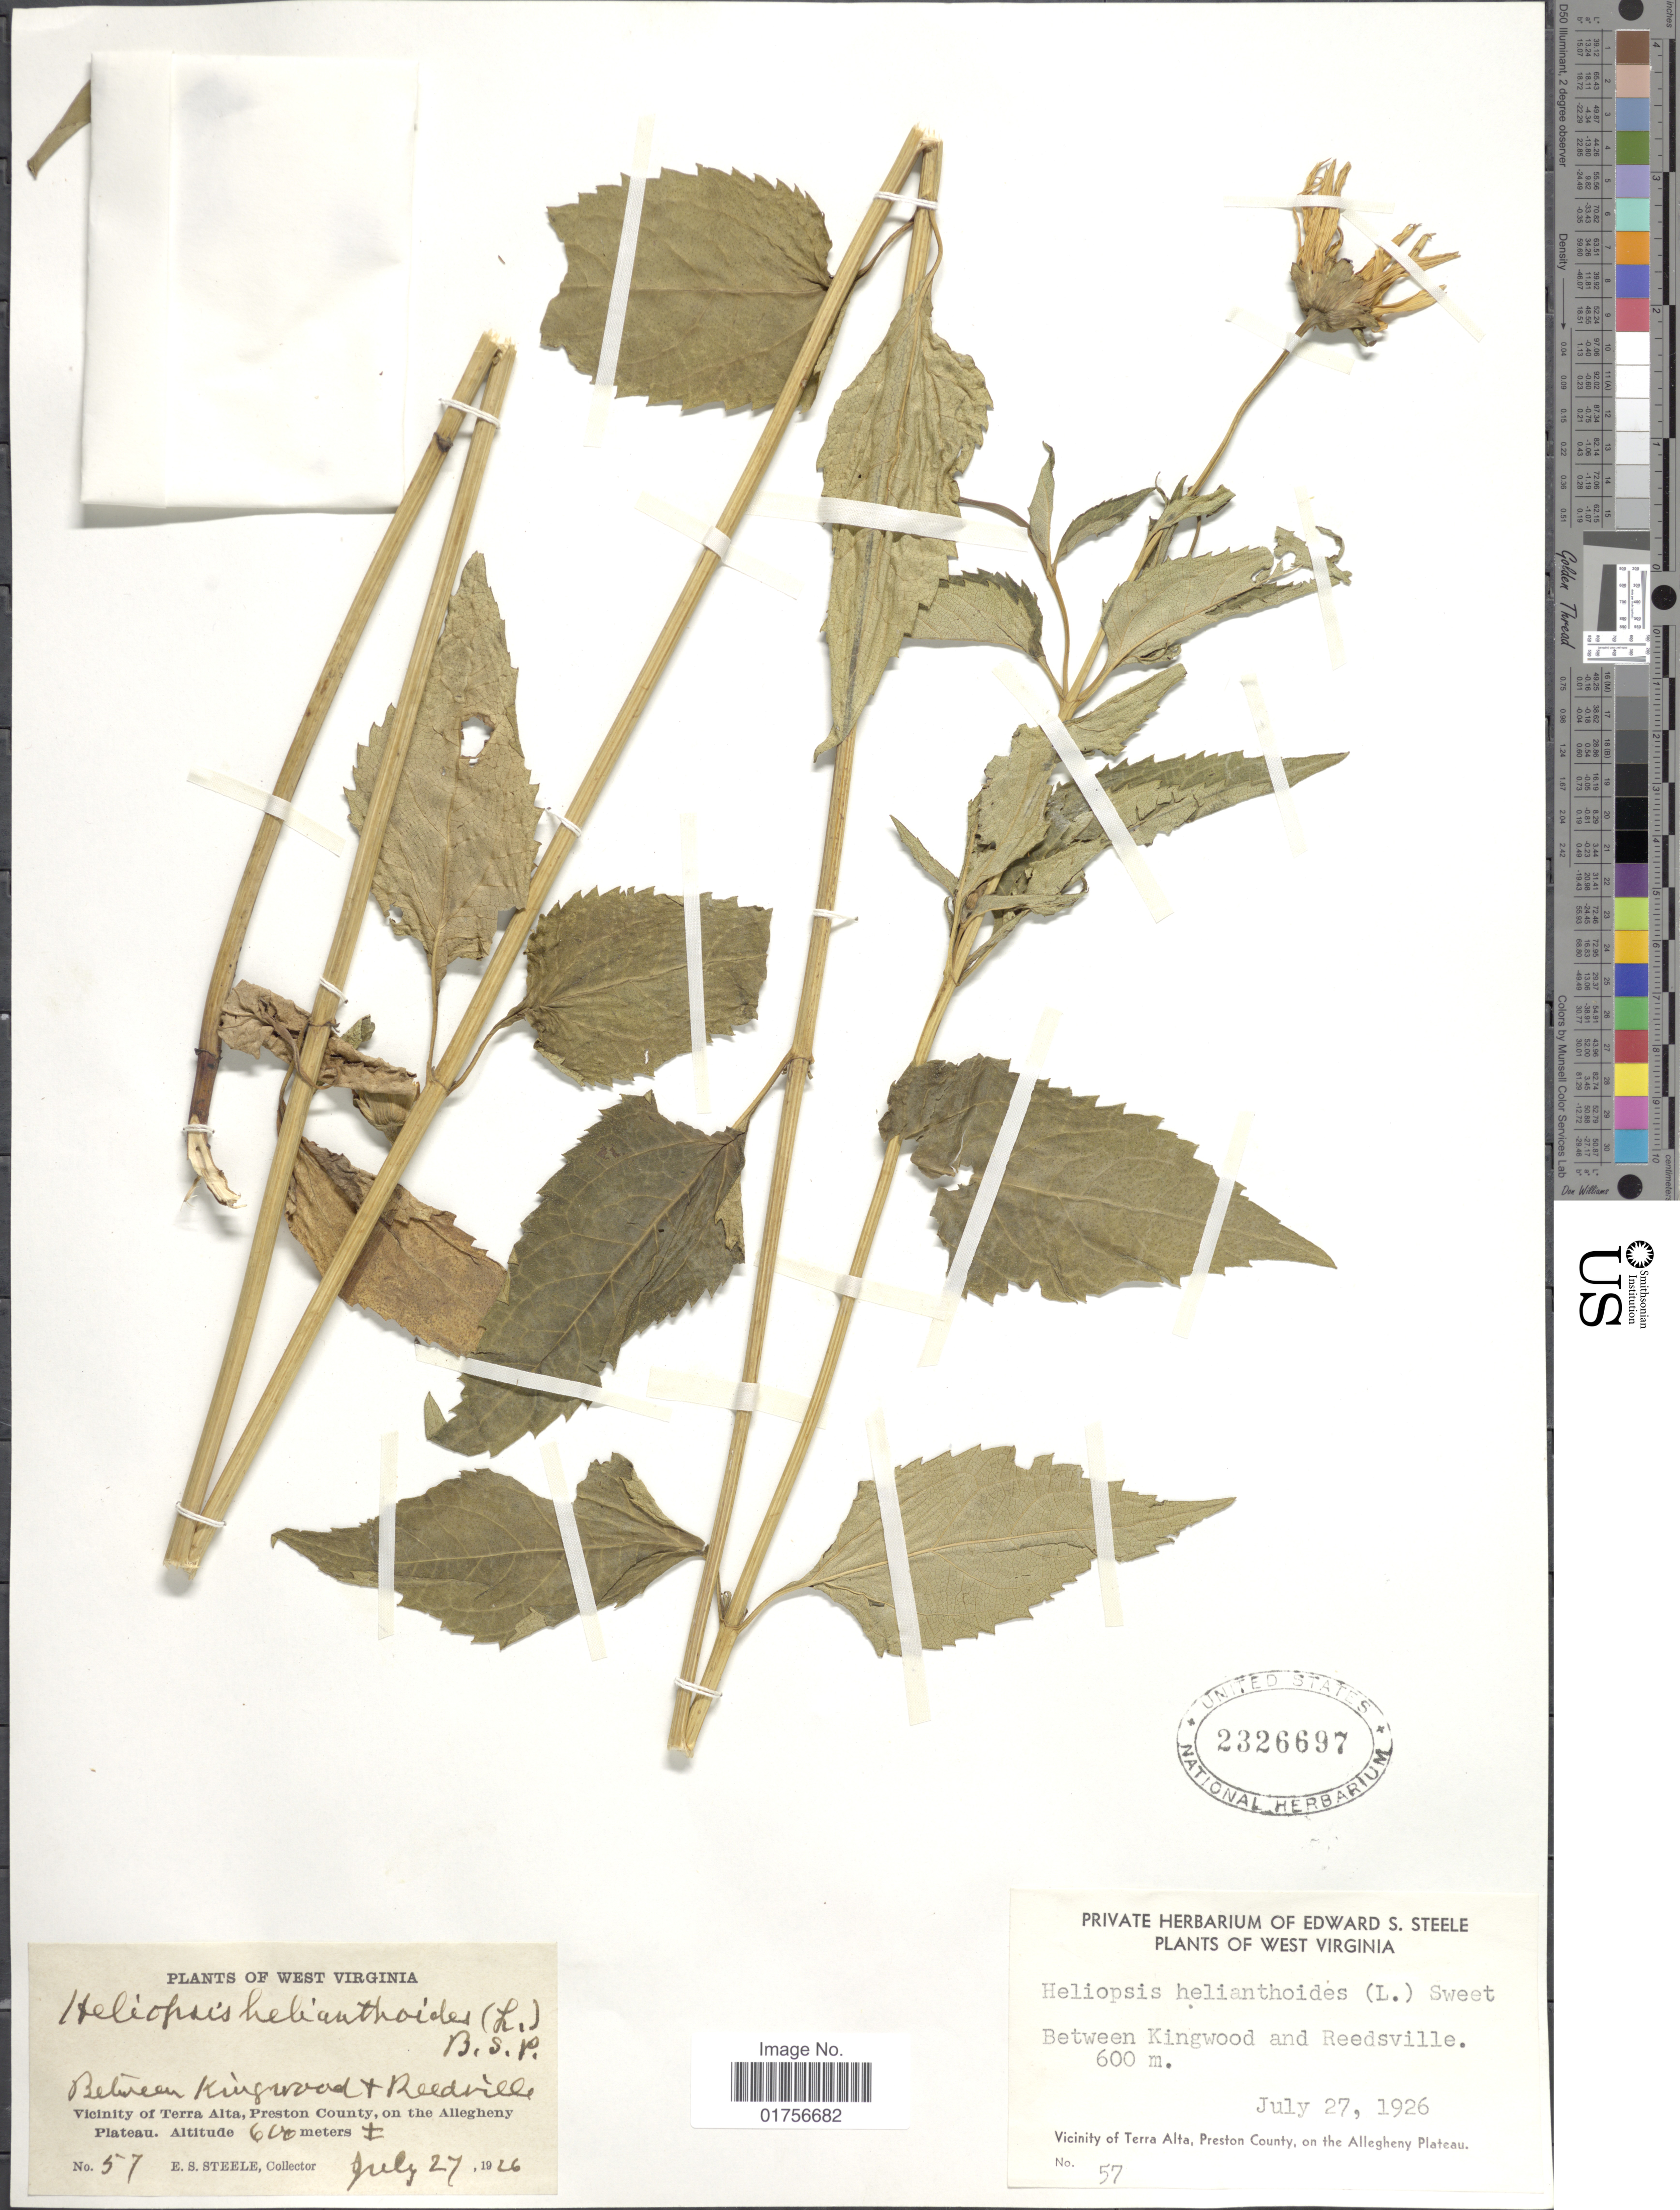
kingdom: Plantae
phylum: Tracheophyta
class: Magnoliopsida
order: Asterales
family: Asteraceae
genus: Heliopsis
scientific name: Heliopsis helianthoides subsp. helianthoides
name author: (L.) Sweet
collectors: E. Steele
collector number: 57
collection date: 1926-07-27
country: United States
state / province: West Virginia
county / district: Preston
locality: Between Kingwood & Reedsville, Vicinity of Terra Alta, Preston County, on the Allegheny Plateau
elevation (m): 600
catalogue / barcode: US 2326697